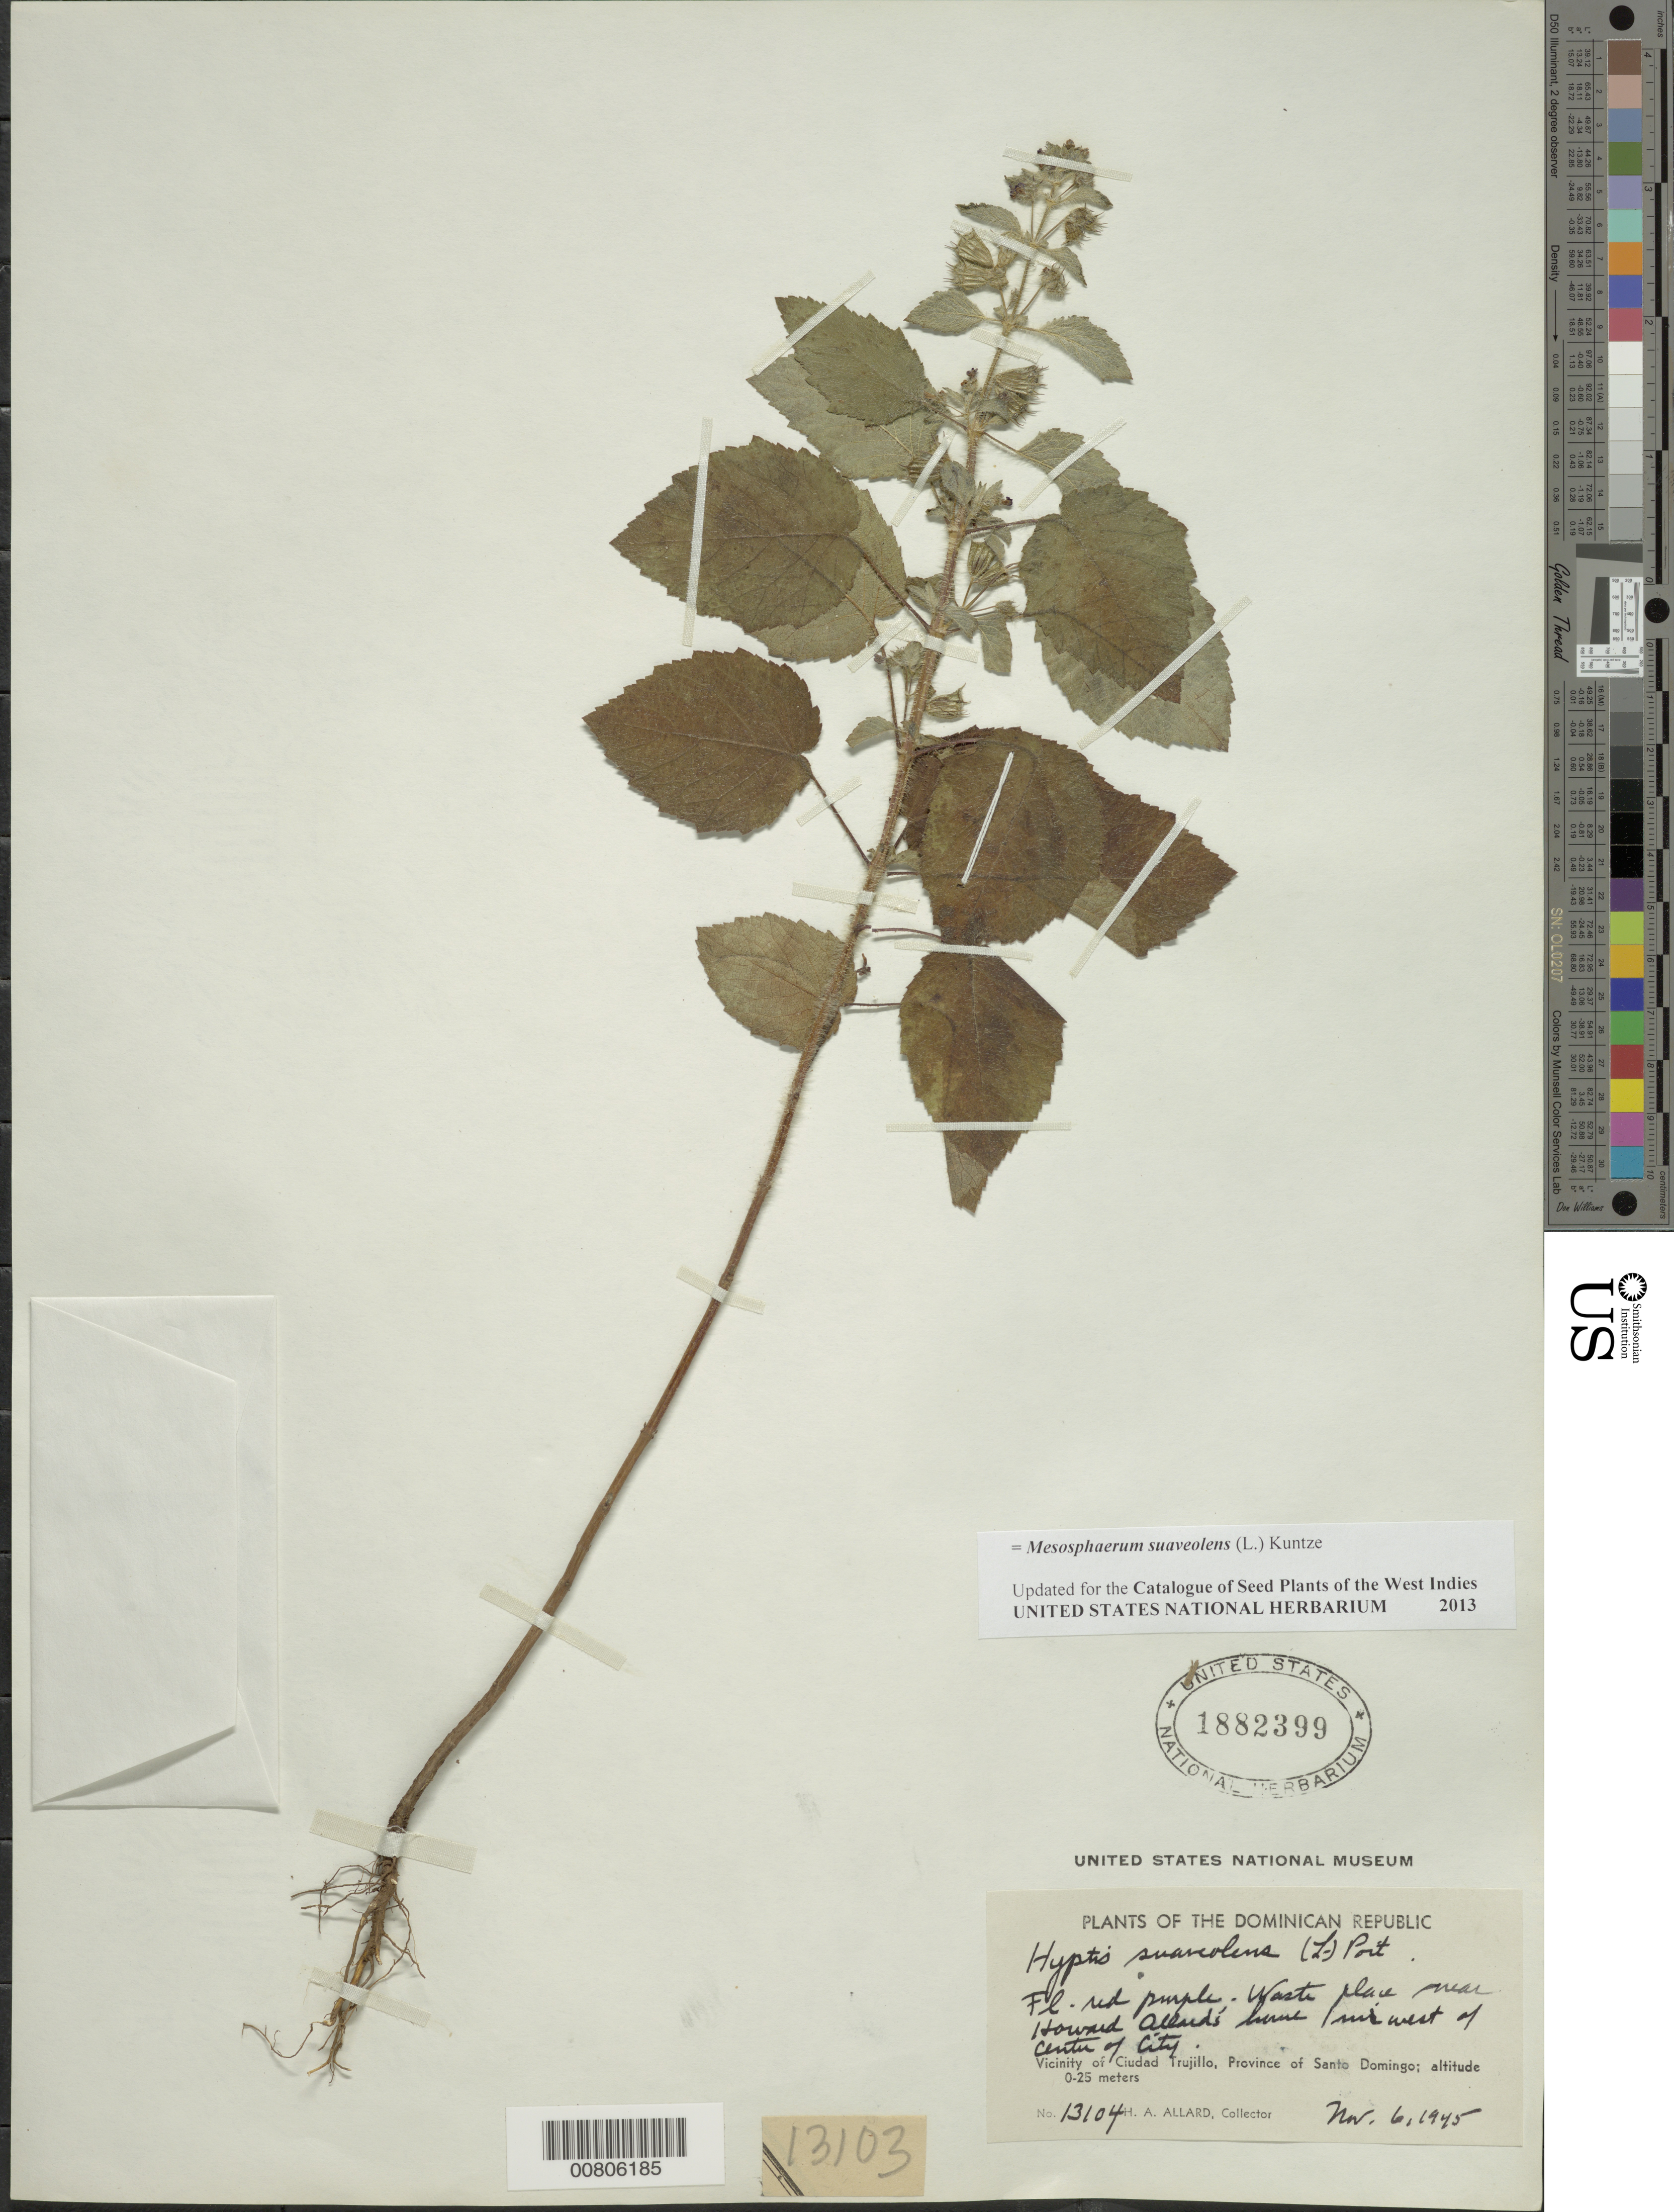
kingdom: Plantae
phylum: Tracheophyta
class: Magnoliopsida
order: Lamiales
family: Lamiaceae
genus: Mesosphaerum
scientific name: Mesosphaerum suaveolens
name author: (L.) Kuntze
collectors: H. A. Allard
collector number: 13104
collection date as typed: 06 Nov 1945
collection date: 1945-11-06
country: Dominican Republic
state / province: Distrito Nacional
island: Hispaniola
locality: Vicinity of Santo Domingo, near Howard Allard's home, 1 mi W of center of city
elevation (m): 0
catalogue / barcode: US 1882399